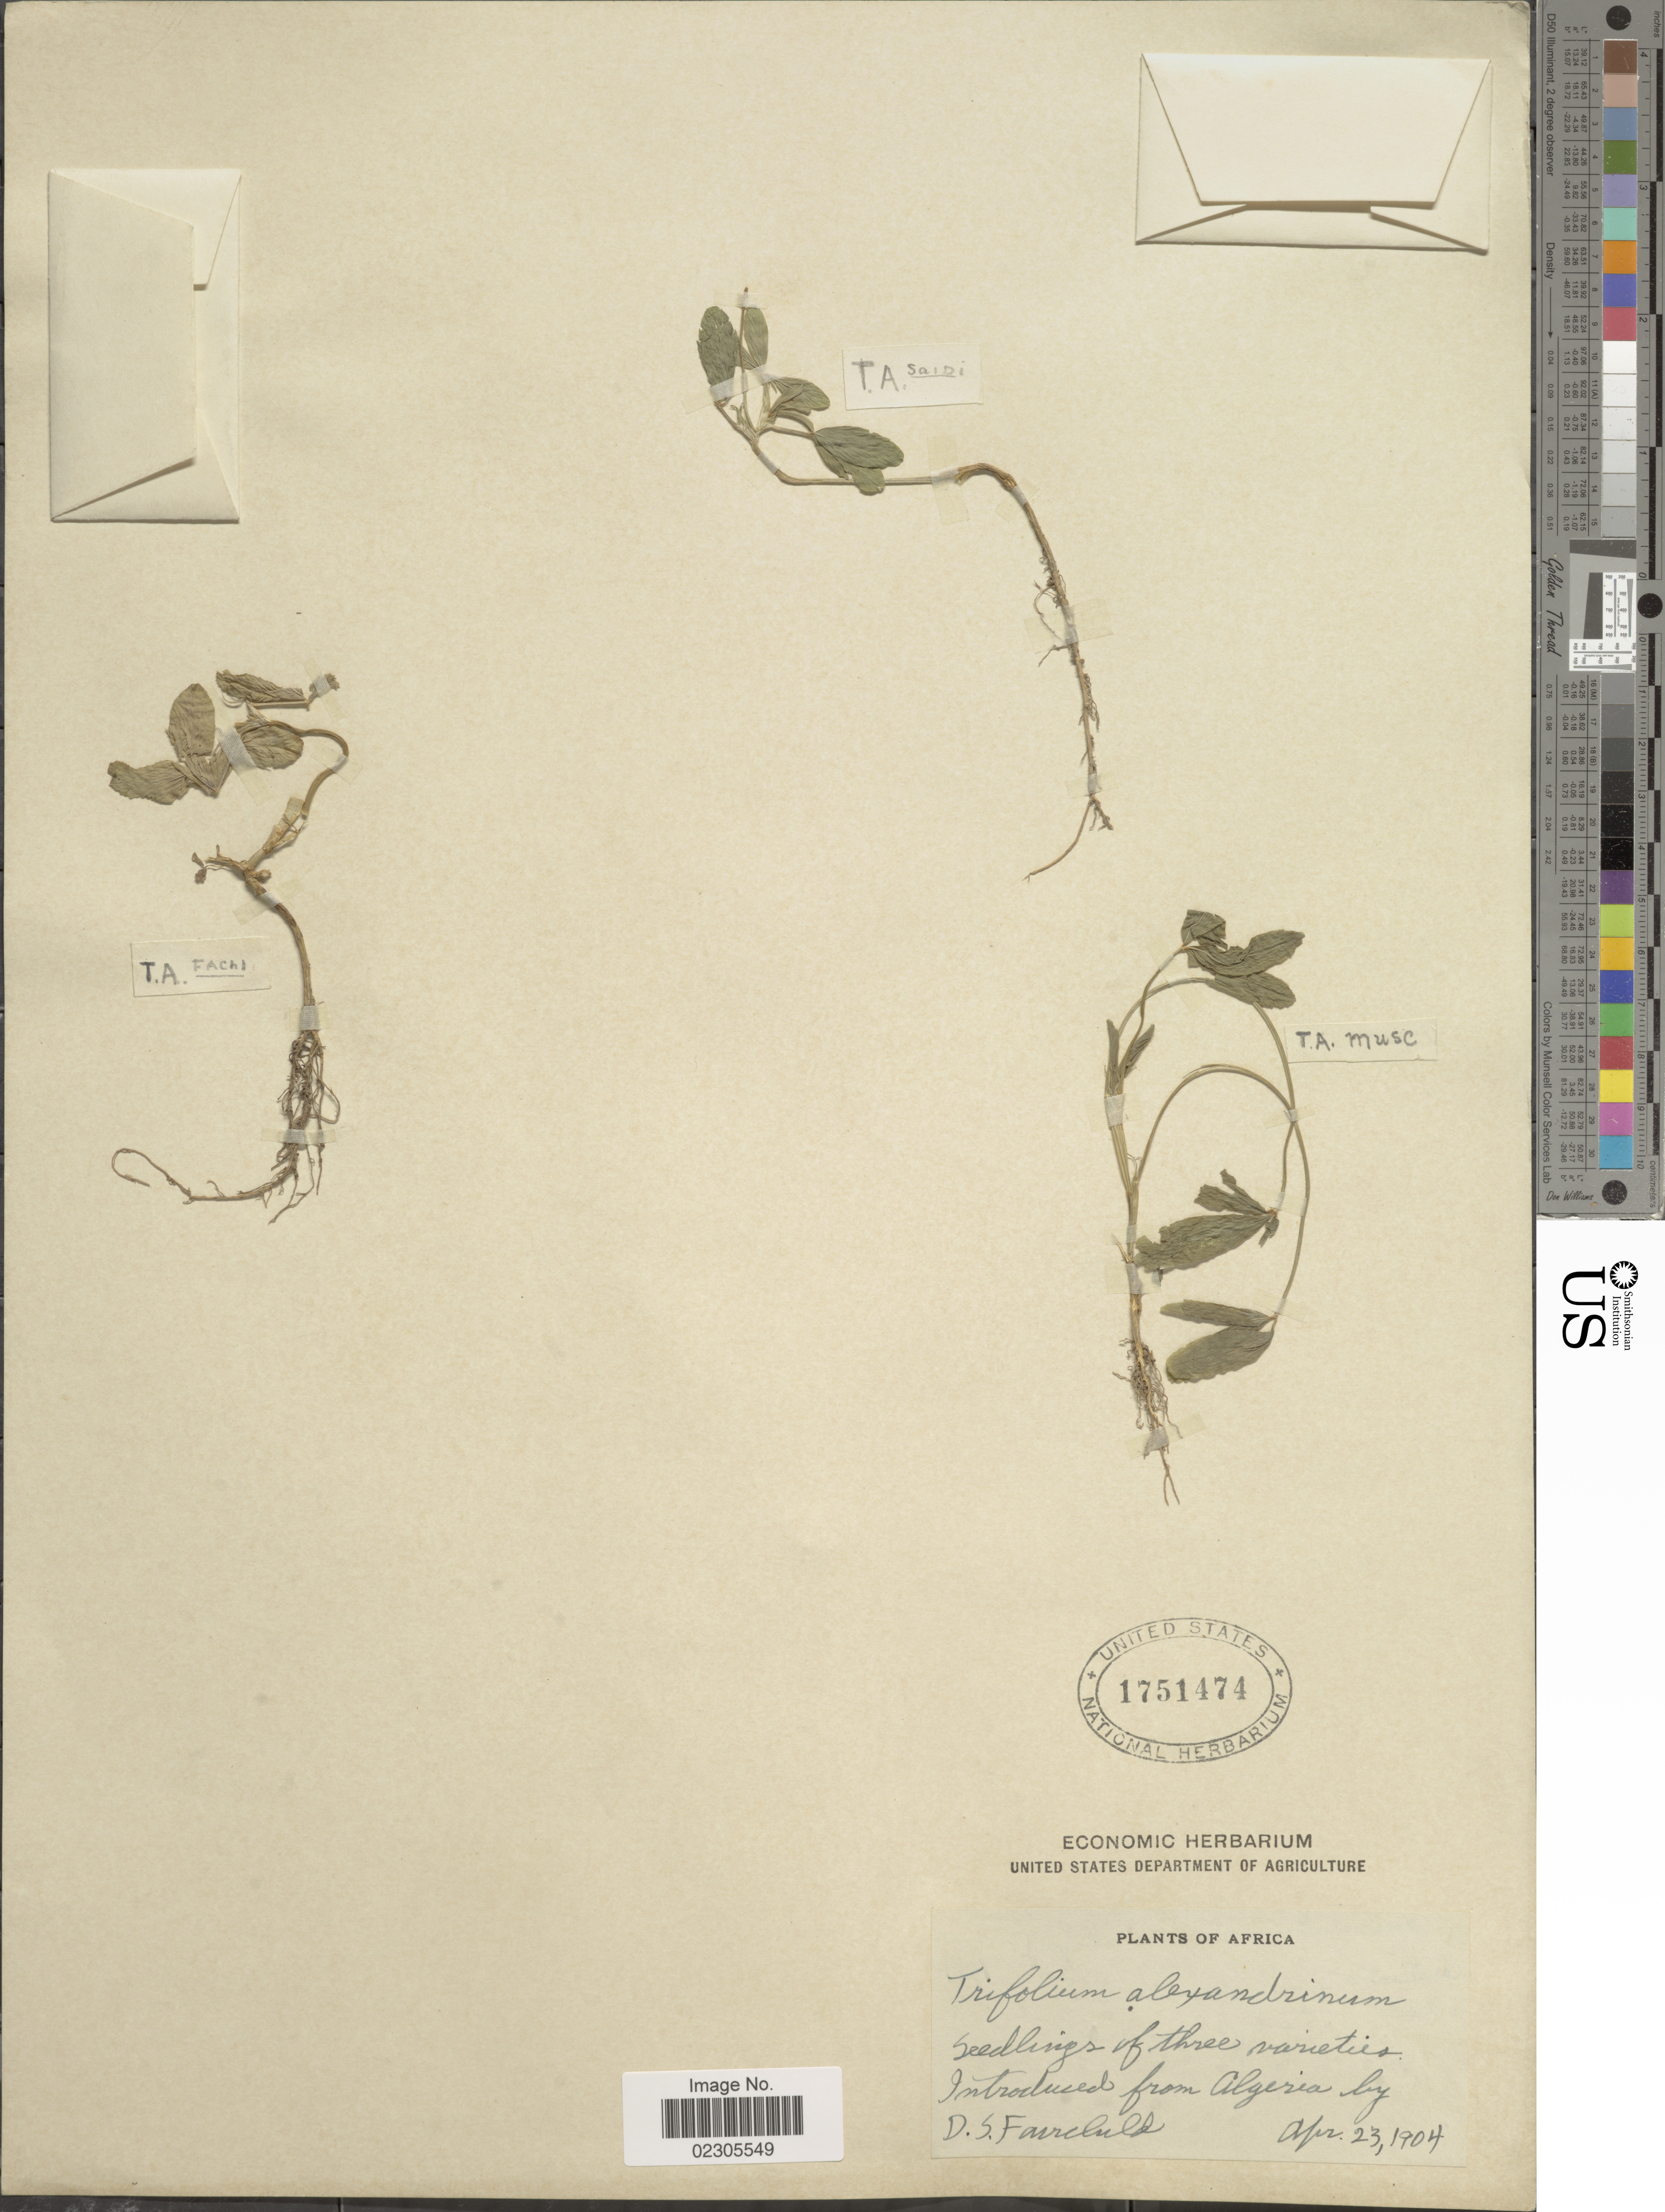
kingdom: Plantae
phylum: Tracheophyta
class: Magnoliopsida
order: Fabales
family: Fabaceae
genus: Trifolium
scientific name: Trifolium alexandrinum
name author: L.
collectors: D. Fairchild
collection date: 1904-04-23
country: Algeria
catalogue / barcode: US 1751474